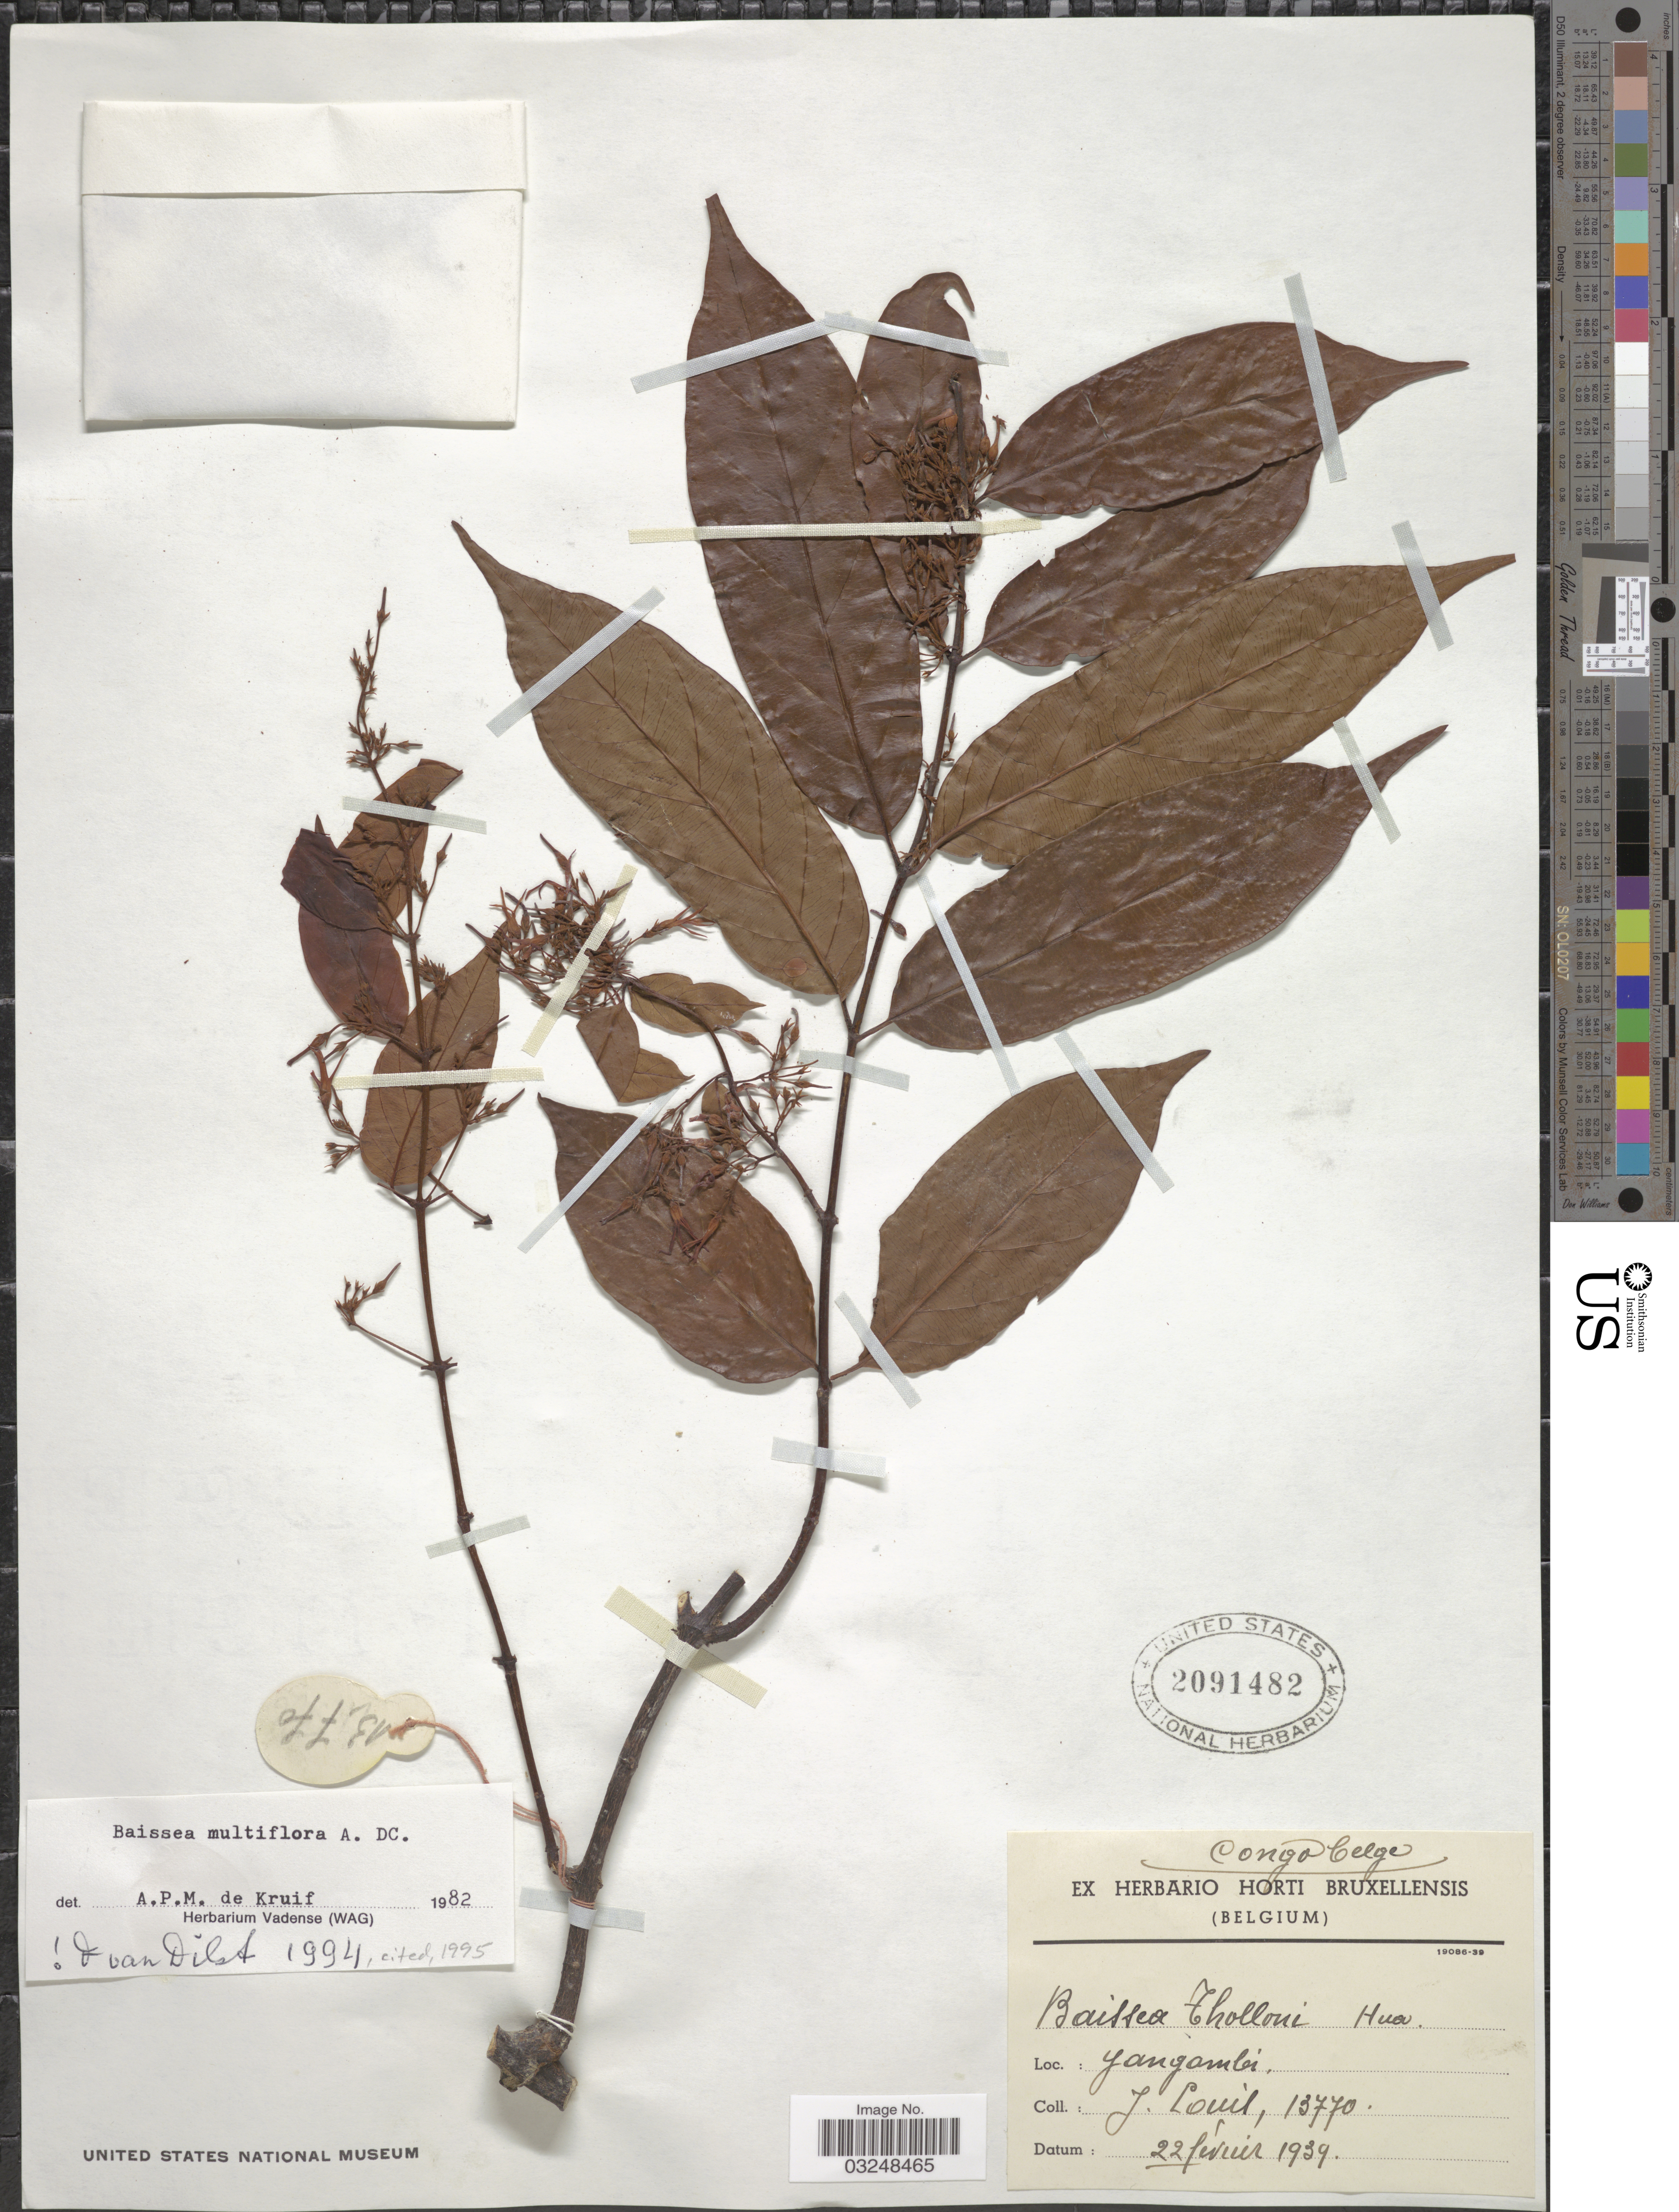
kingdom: Plantae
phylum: Tracheophyta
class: Magnoliopsida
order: Gentianales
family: Apocynaceae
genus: Baissea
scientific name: Baissea multiflora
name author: A. DC.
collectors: J. Louis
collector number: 13770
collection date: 1939-02-22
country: Congo, Democratic Republic of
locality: Congo Belge, Yangambi.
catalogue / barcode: US 2091482